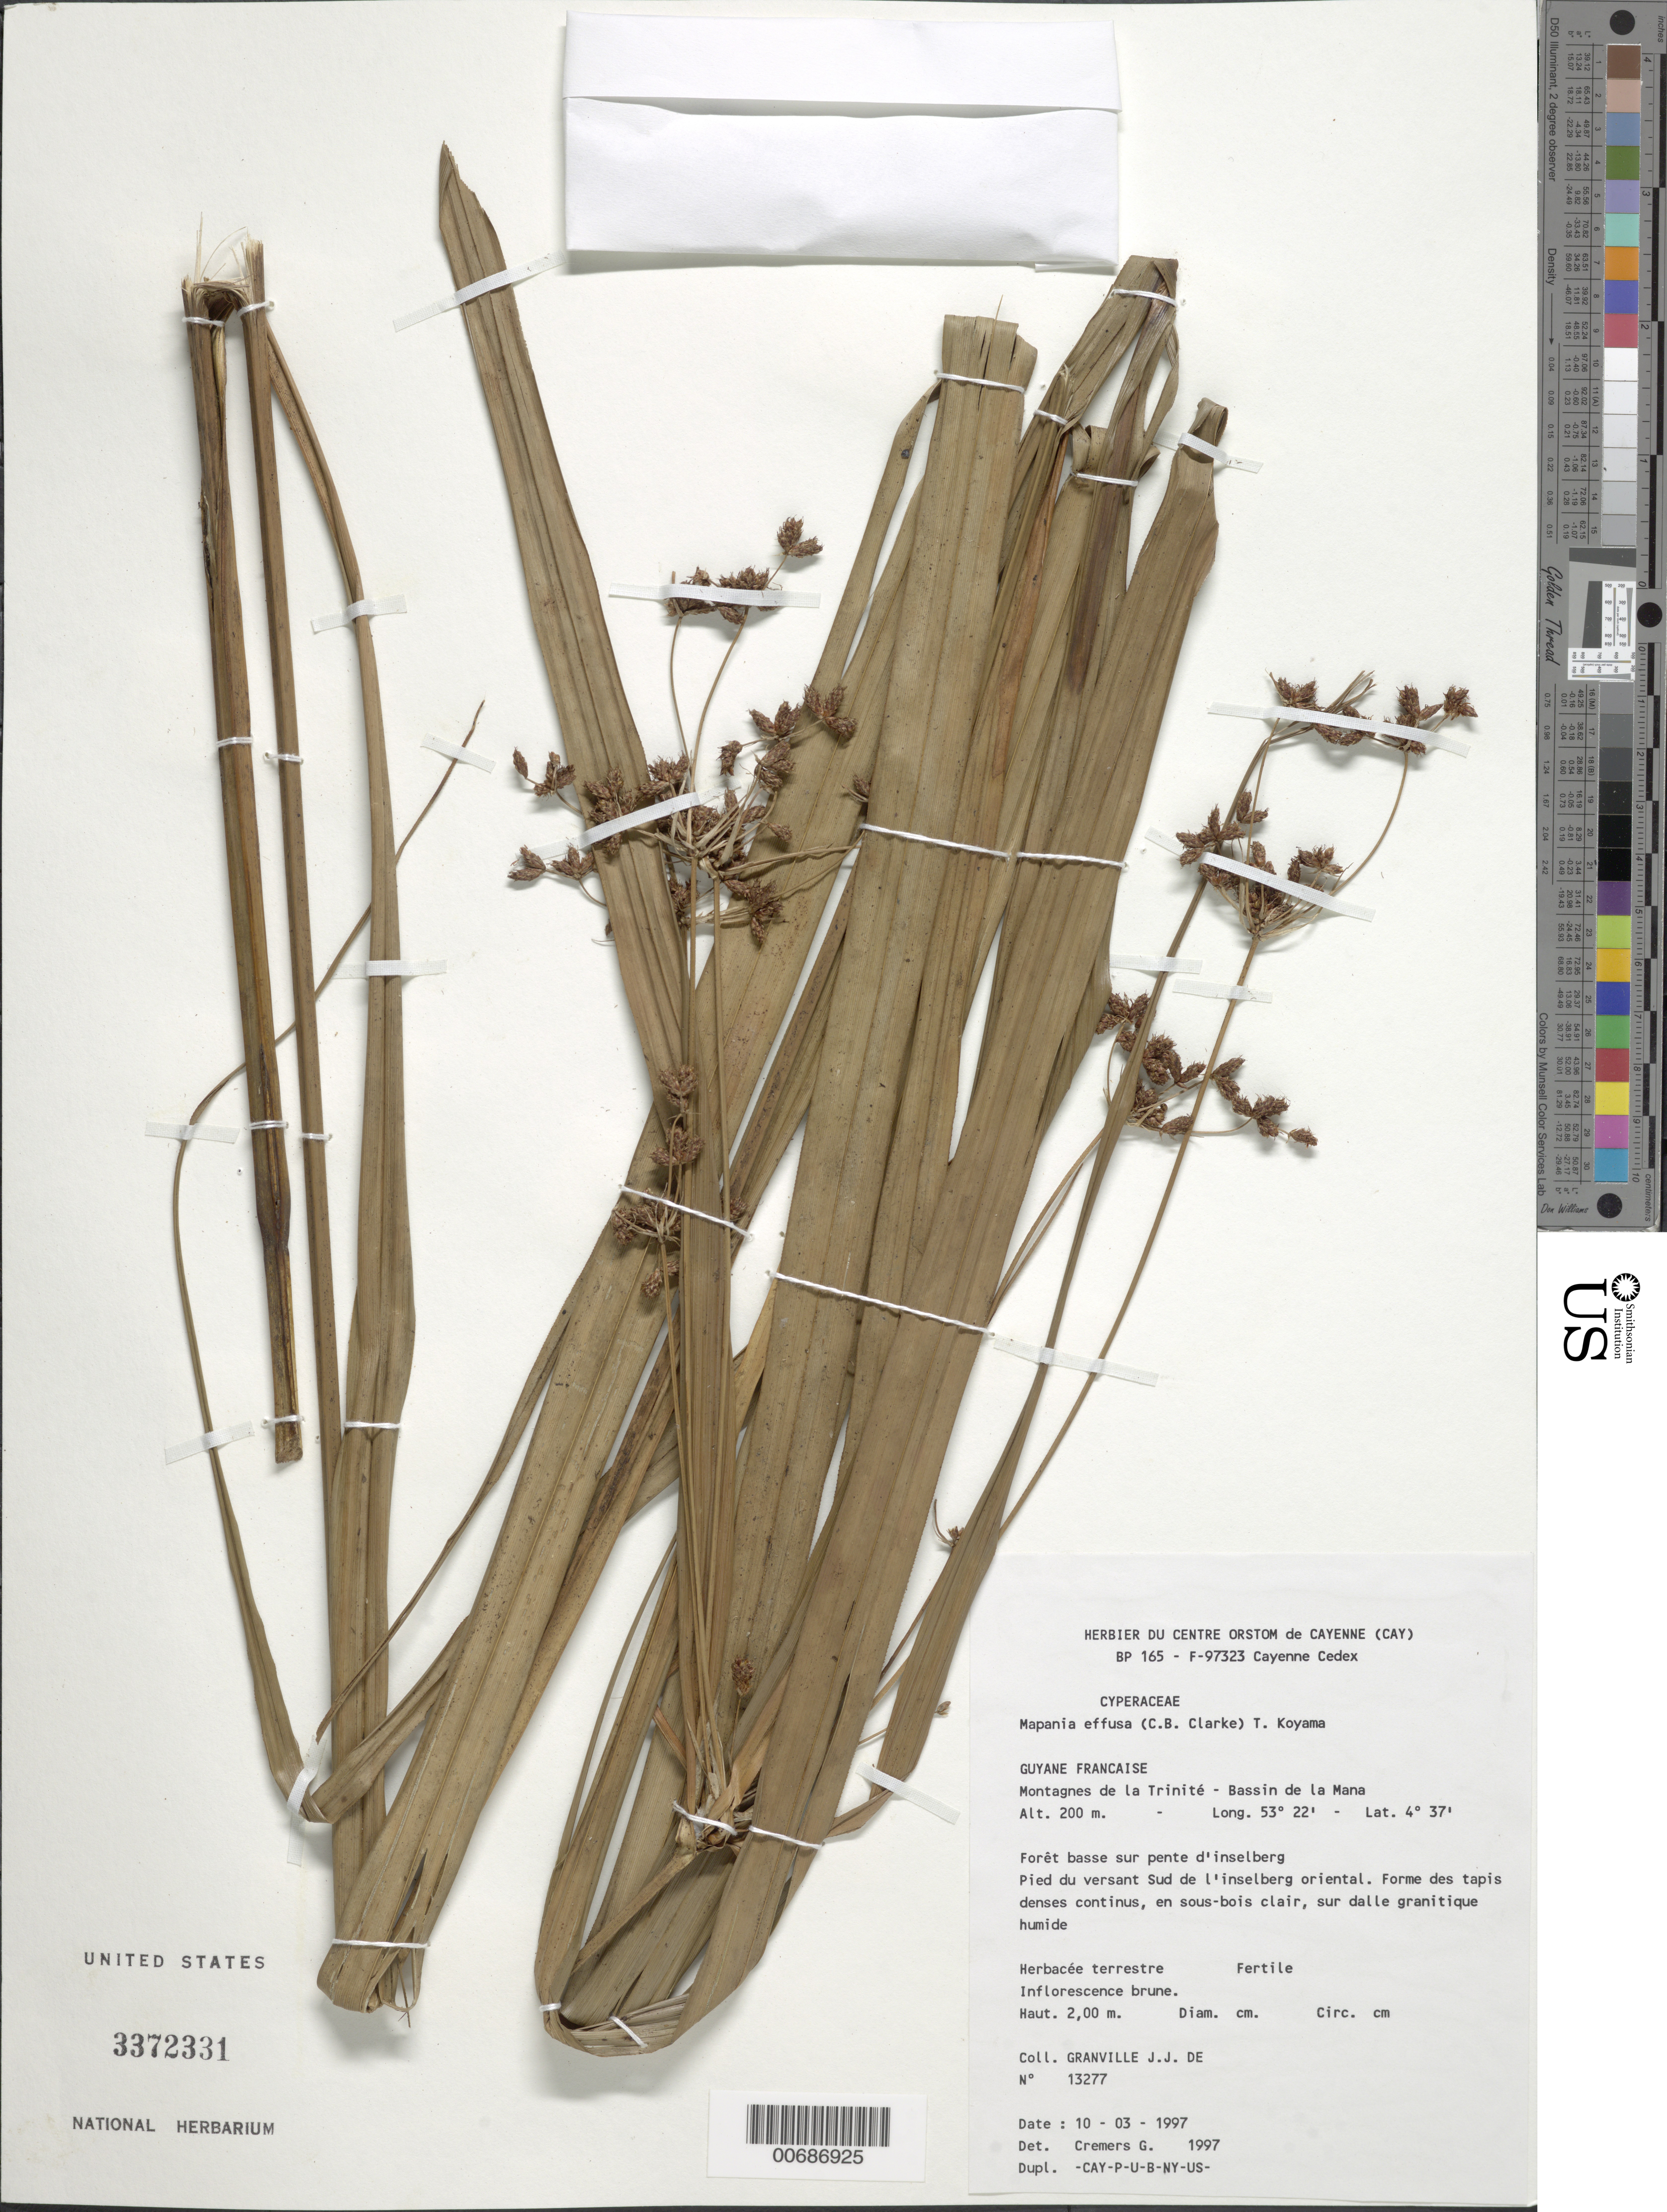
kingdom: Plantae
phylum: Tracheophyta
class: Liliopsida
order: Poales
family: Cyperaceae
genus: Mapania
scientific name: Mapania effusa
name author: (C.B. Clarke) T. Koyama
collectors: J.-J. de Granville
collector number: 13277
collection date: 1997-03-10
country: French Guiana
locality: Guyane Francaise, Montagnes de la Trinite - Bassin de la Mana.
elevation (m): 200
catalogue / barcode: US 3372331